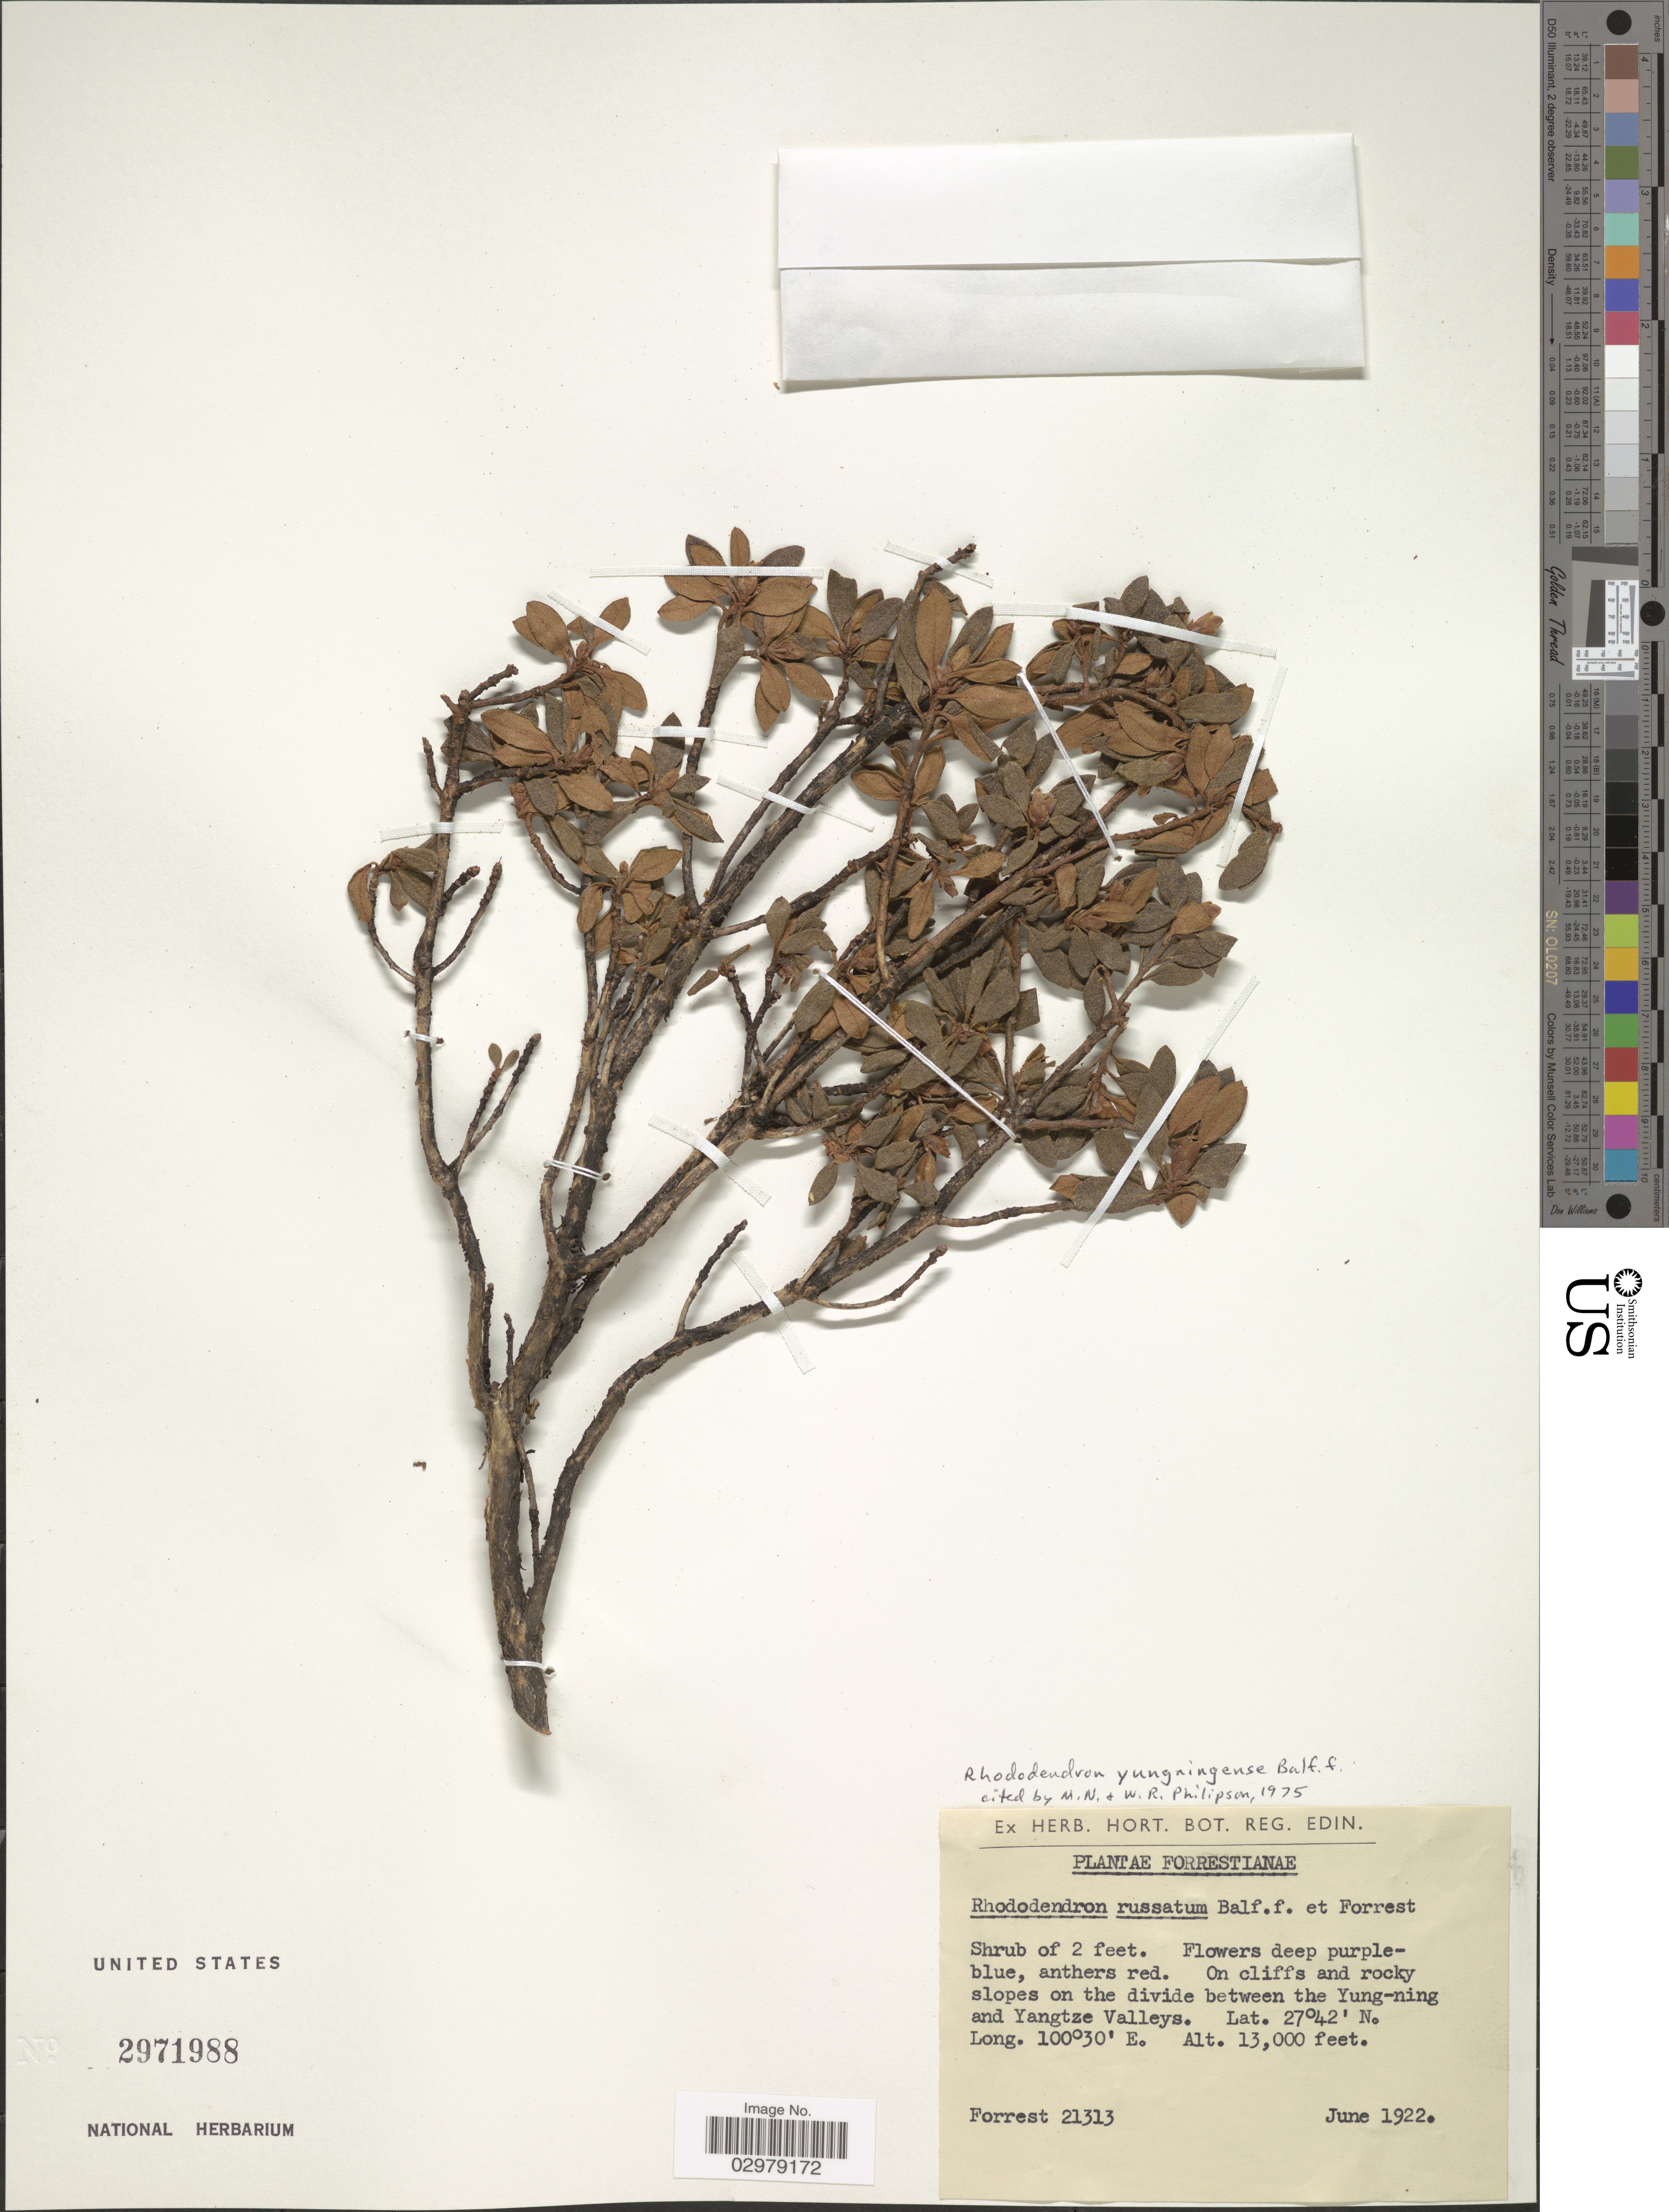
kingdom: Plantae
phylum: Tracheophyta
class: Magnoliopsida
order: Ericales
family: Ericaceae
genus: Rhododendron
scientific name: Rhododendron yungningense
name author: Balf. f. ex Hutch.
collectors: -. Forrest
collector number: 21313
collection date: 1922-06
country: China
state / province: Yunnan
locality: On cliffs and rocky slopes on the divide between the Yung-ning and Yangtze Valleys.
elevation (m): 3962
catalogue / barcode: US 2971988